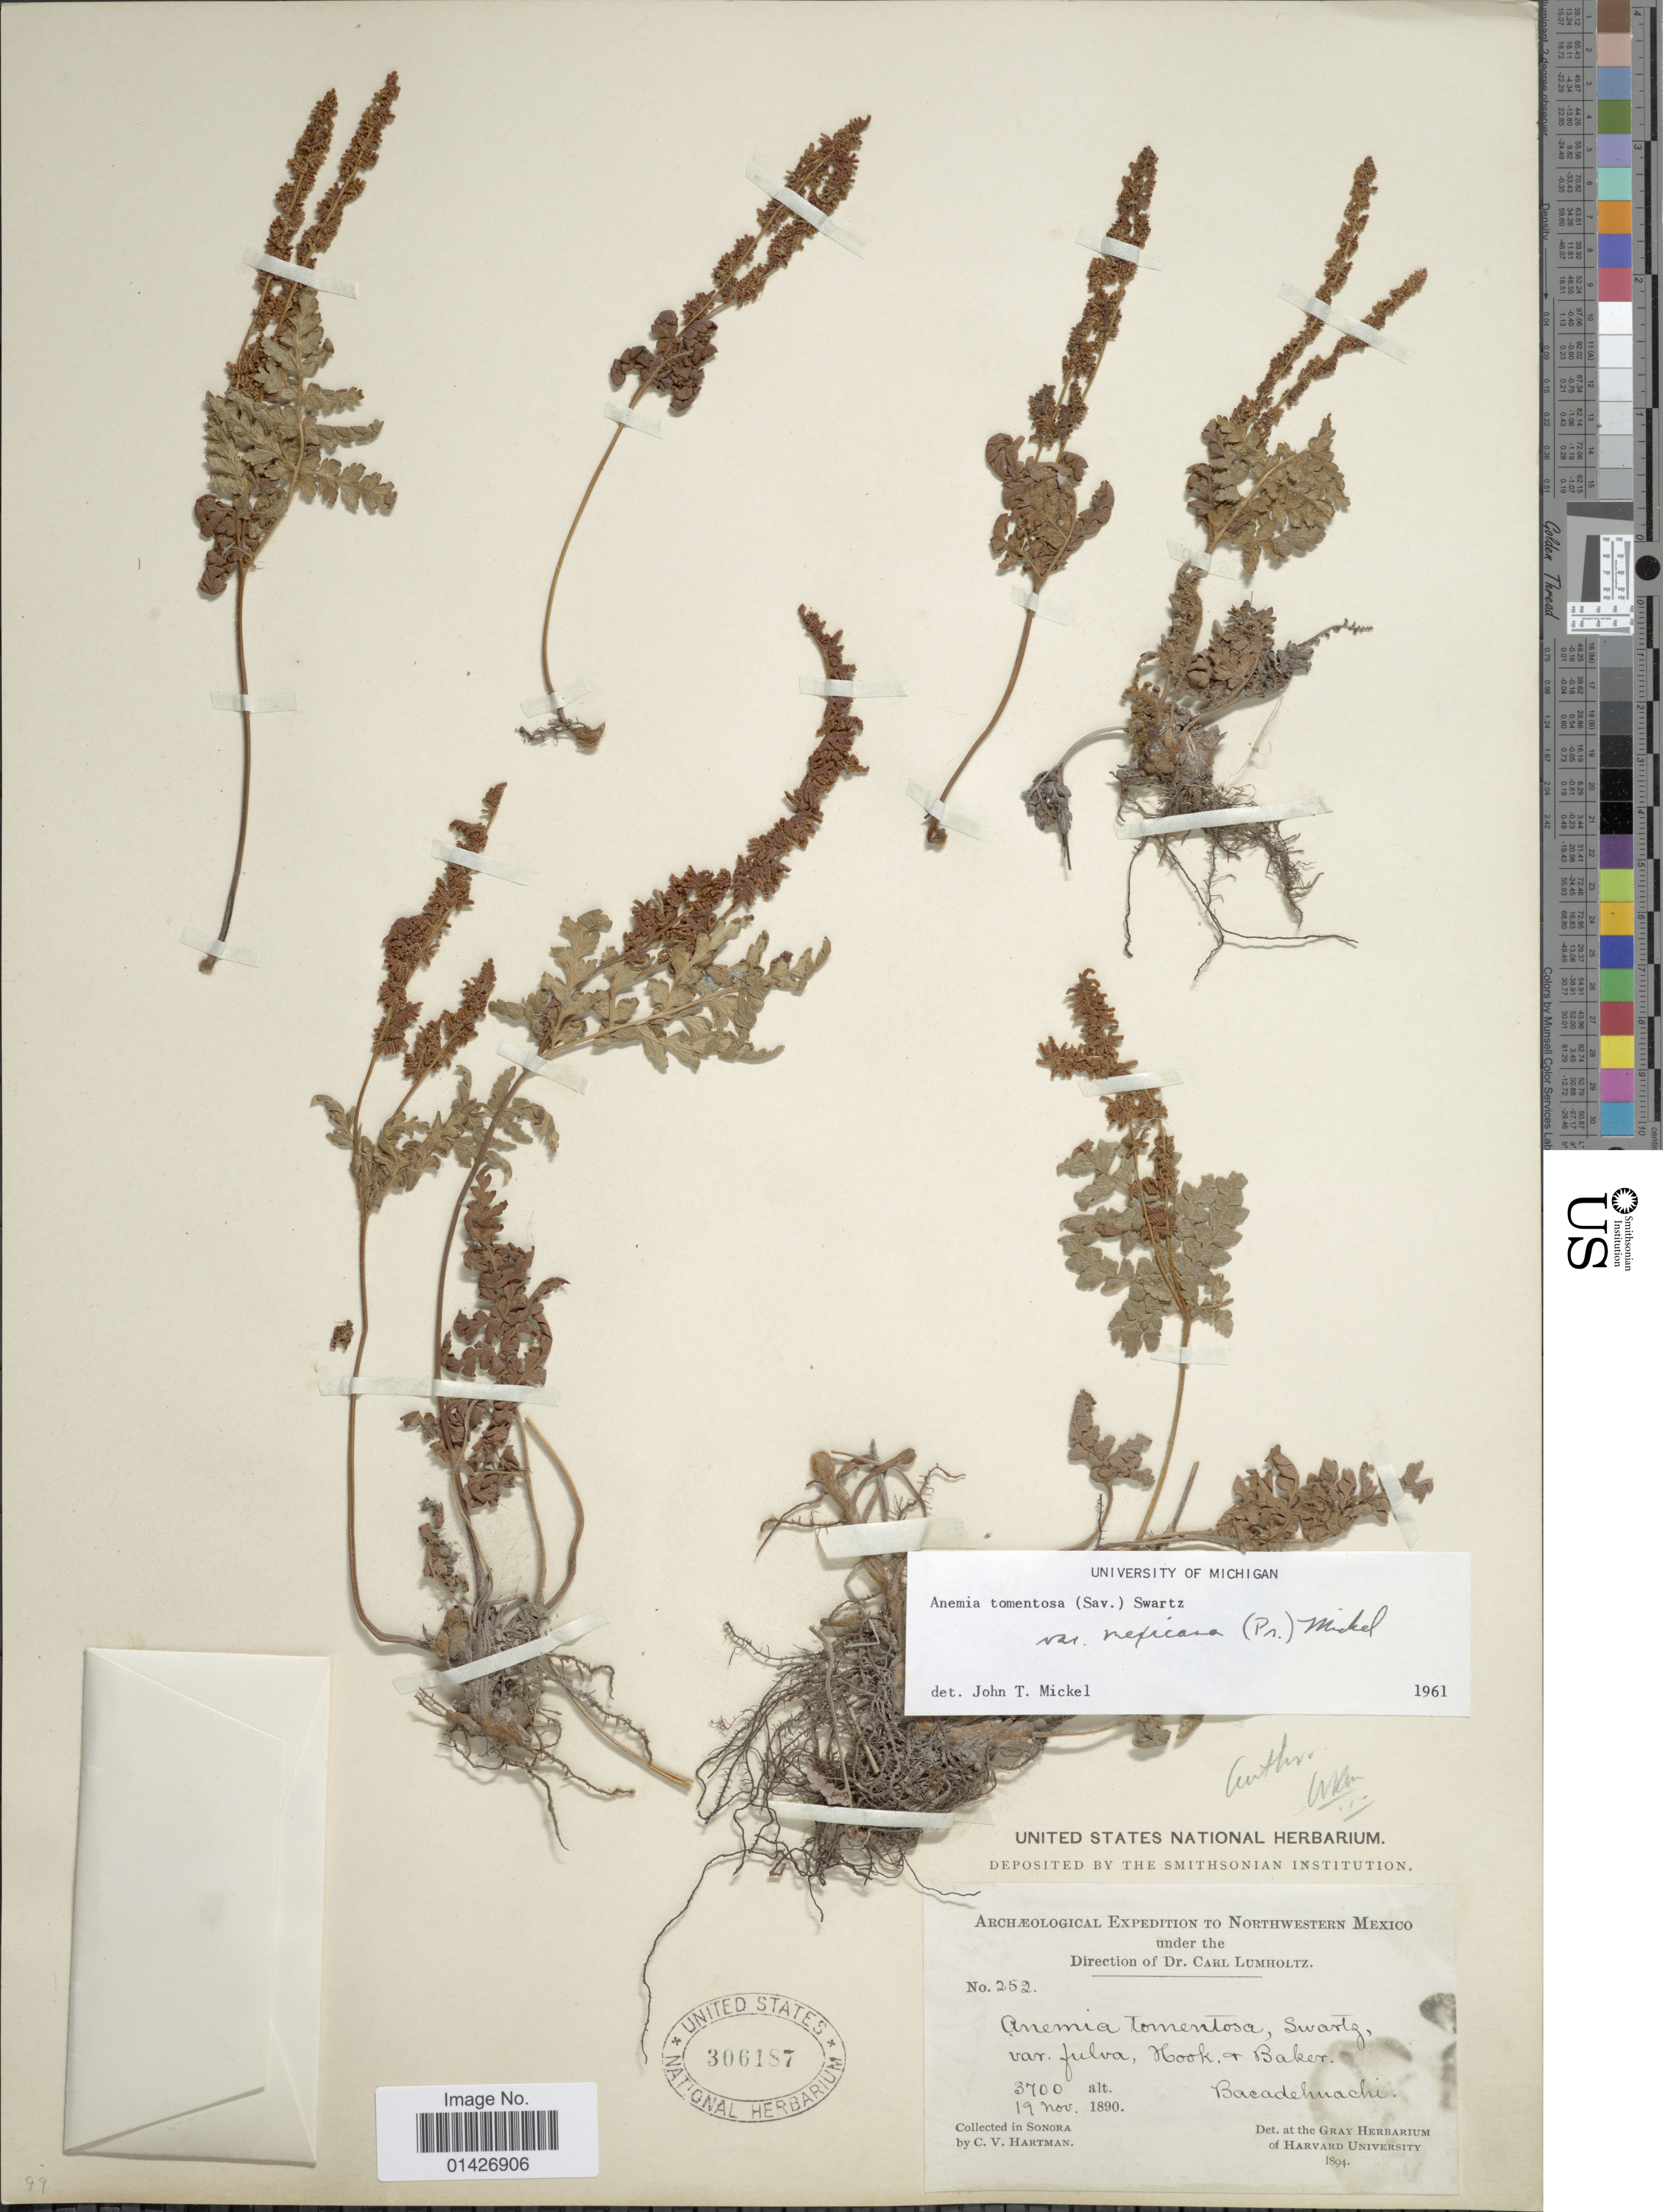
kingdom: Plantae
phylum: Tracheophyta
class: Polypodiopsida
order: Schizaeales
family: Anemiaceae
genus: Anemia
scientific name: Anemia tomentosa var. mexicana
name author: (C. Presl) Mickel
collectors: C. V. Hartman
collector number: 252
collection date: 1890-11-19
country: Mexico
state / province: Sonora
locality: Bacadehuachi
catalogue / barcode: US 306187